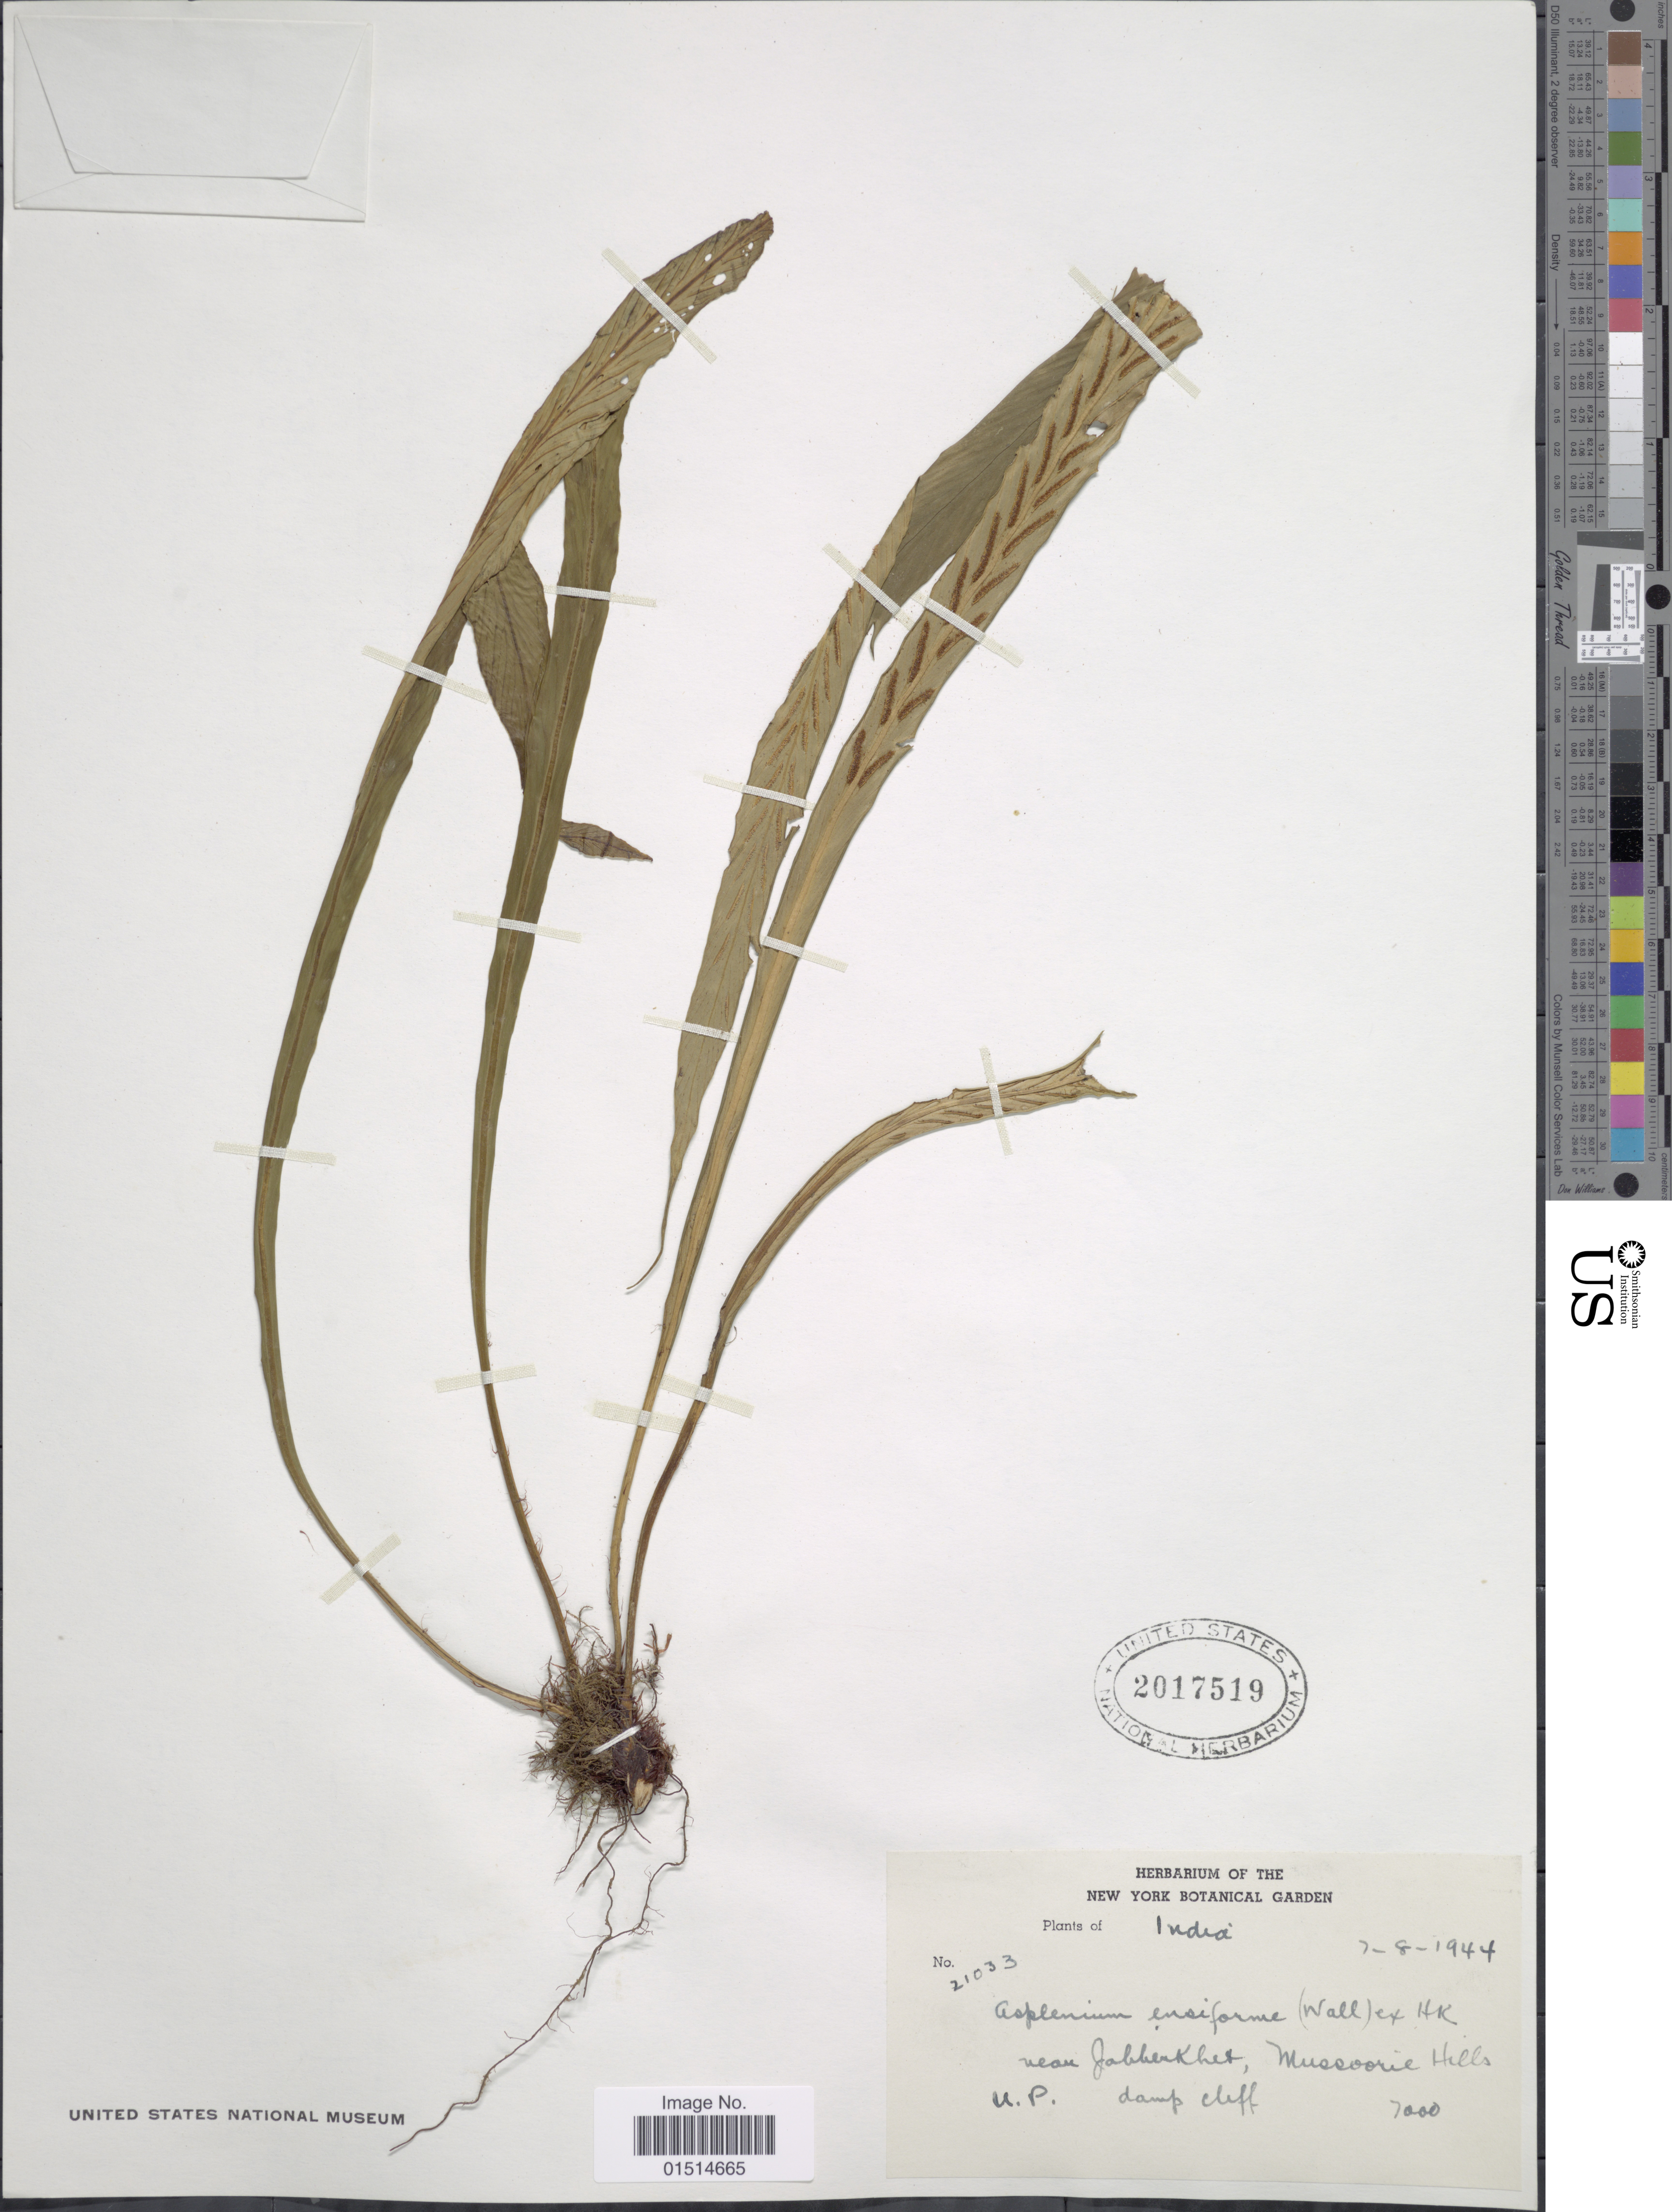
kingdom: Plantae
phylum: Tracheophyta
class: Polypodiopsida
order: Polypodiales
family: Aspleniaceae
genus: Asplenium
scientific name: Asplenium ensiforme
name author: Wall. ex Hook. & Grev.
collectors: New York Botanical Gardens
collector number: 21033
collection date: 1944-08-07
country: India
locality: Near Jabbenkhet, Mussoorie Hills U. P.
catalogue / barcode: US 2017519